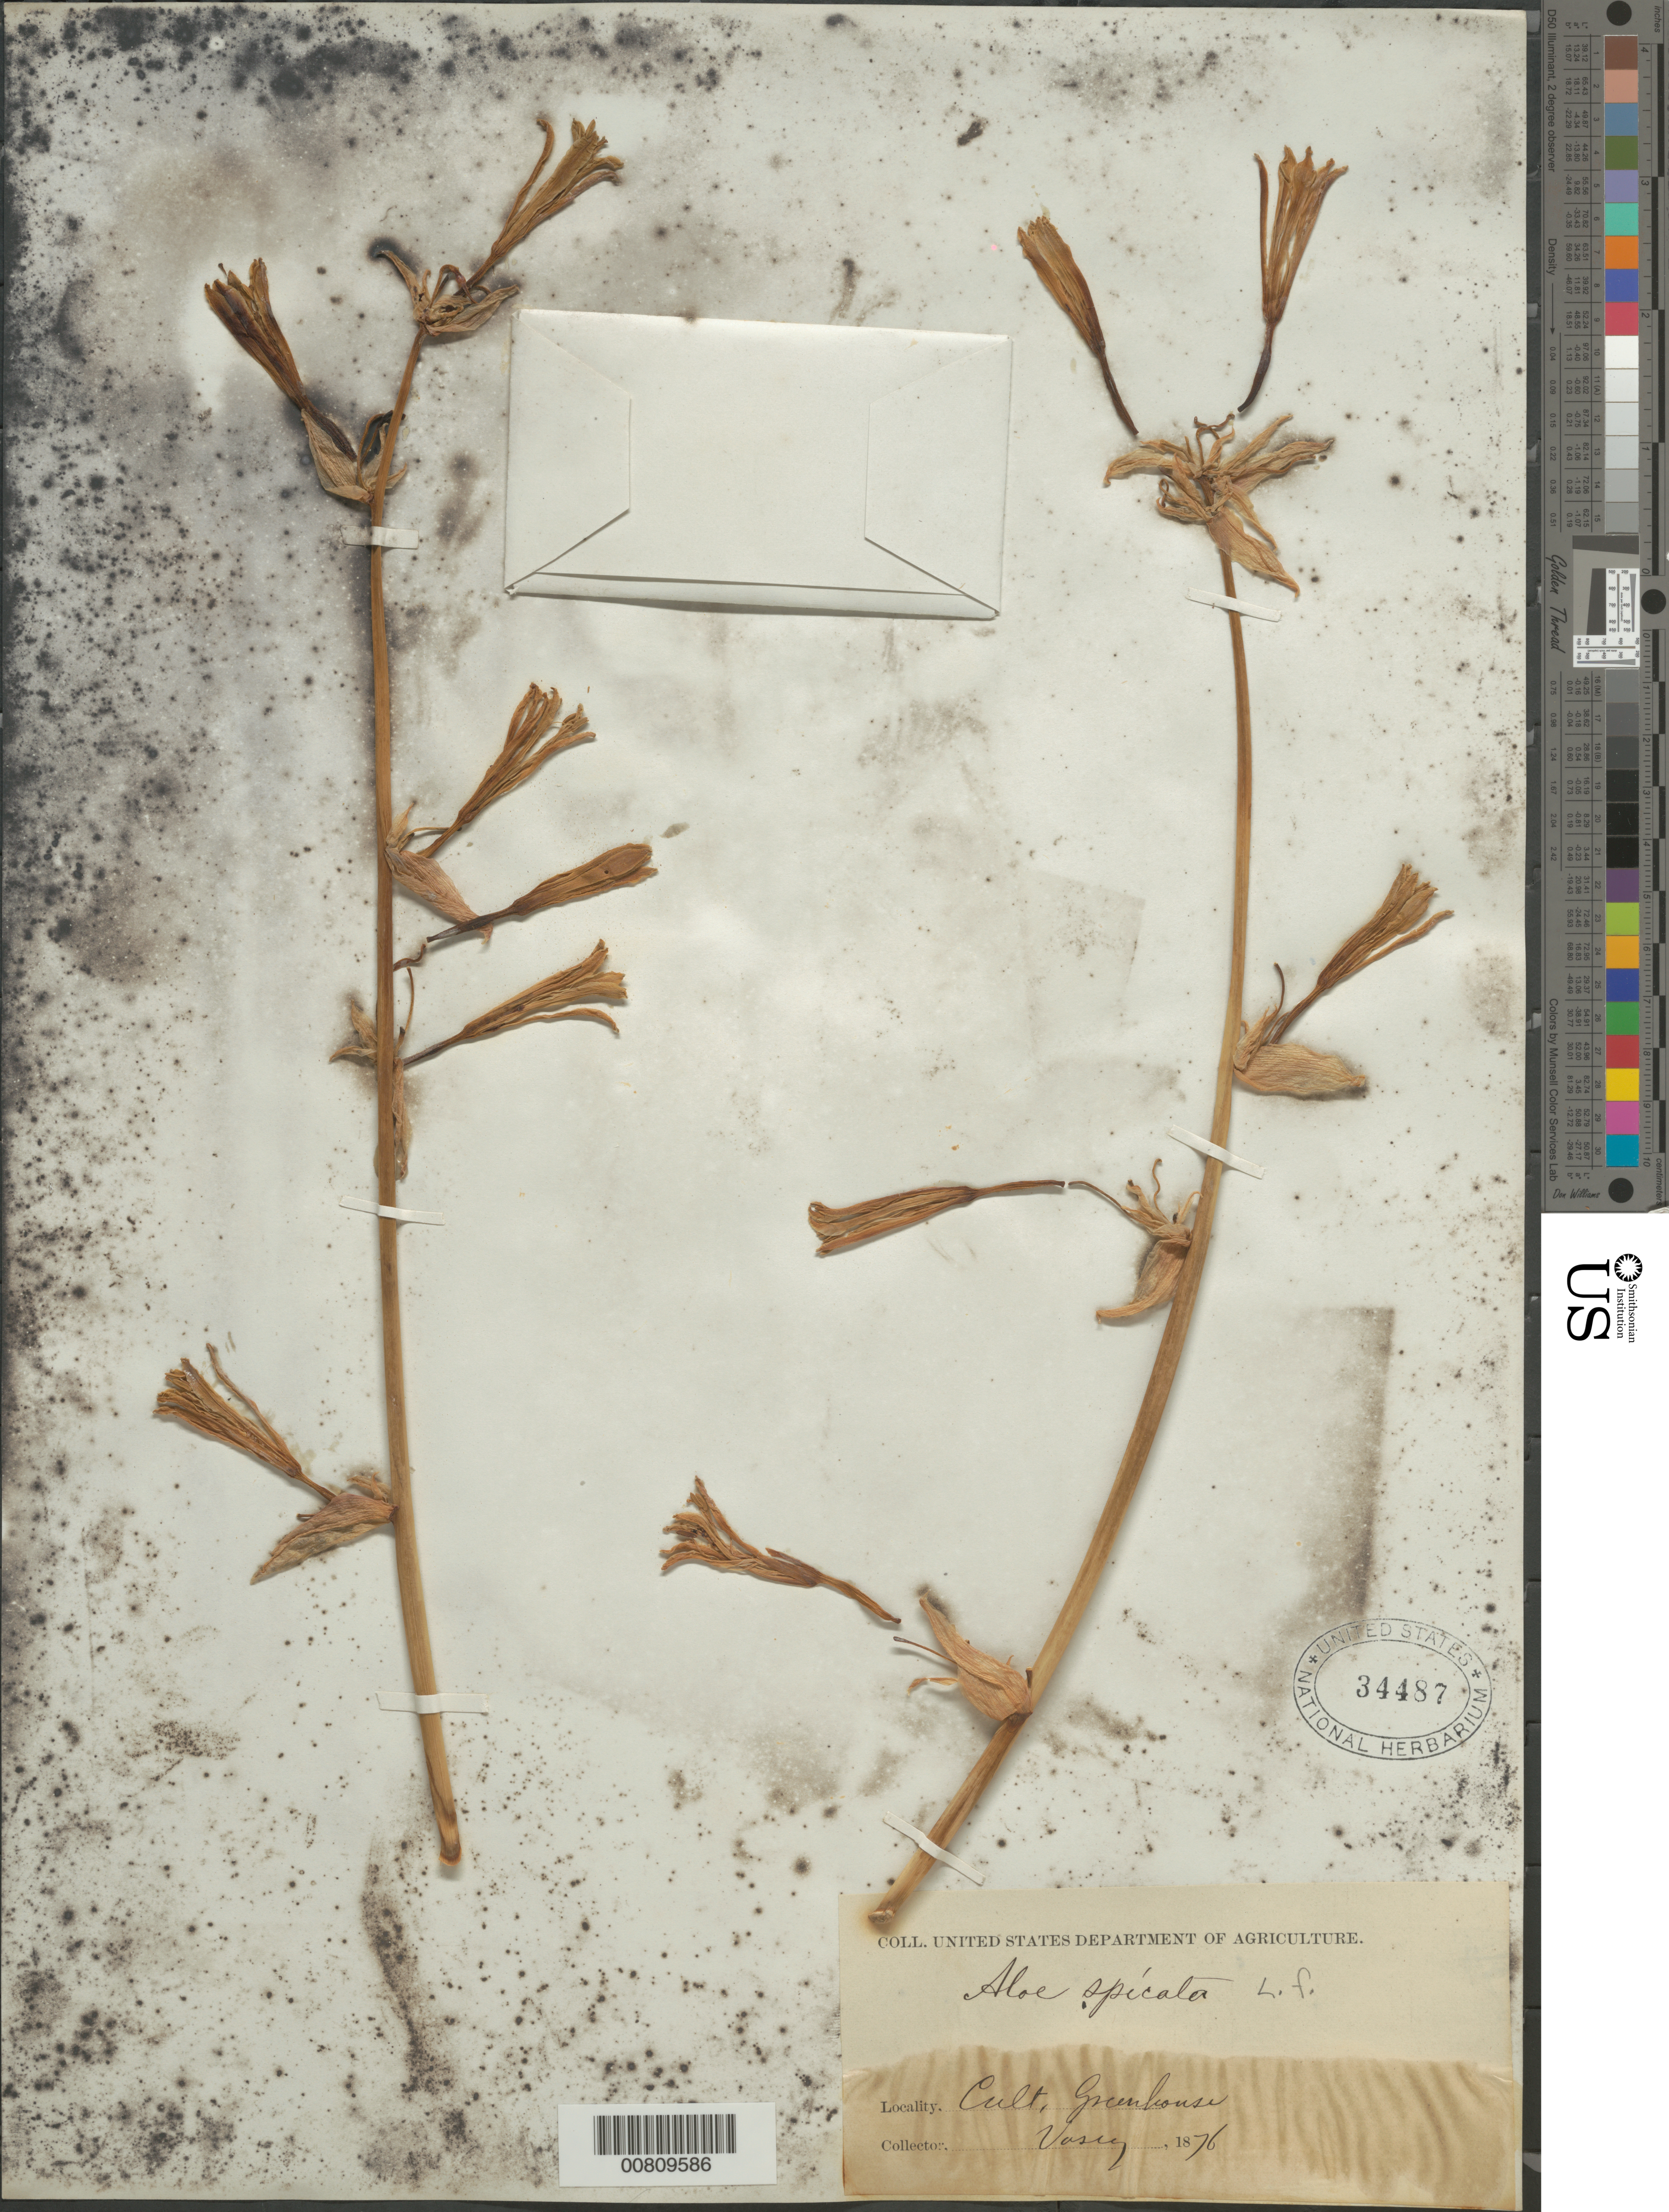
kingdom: Plantae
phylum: Tracheophyta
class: Liliopsida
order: Asparagales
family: Asphodelaceae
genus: Aloe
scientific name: Aloe spicata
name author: L. f.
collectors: G. Vasey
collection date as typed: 1876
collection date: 1876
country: United States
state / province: District of Columbia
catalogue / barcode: US 34487